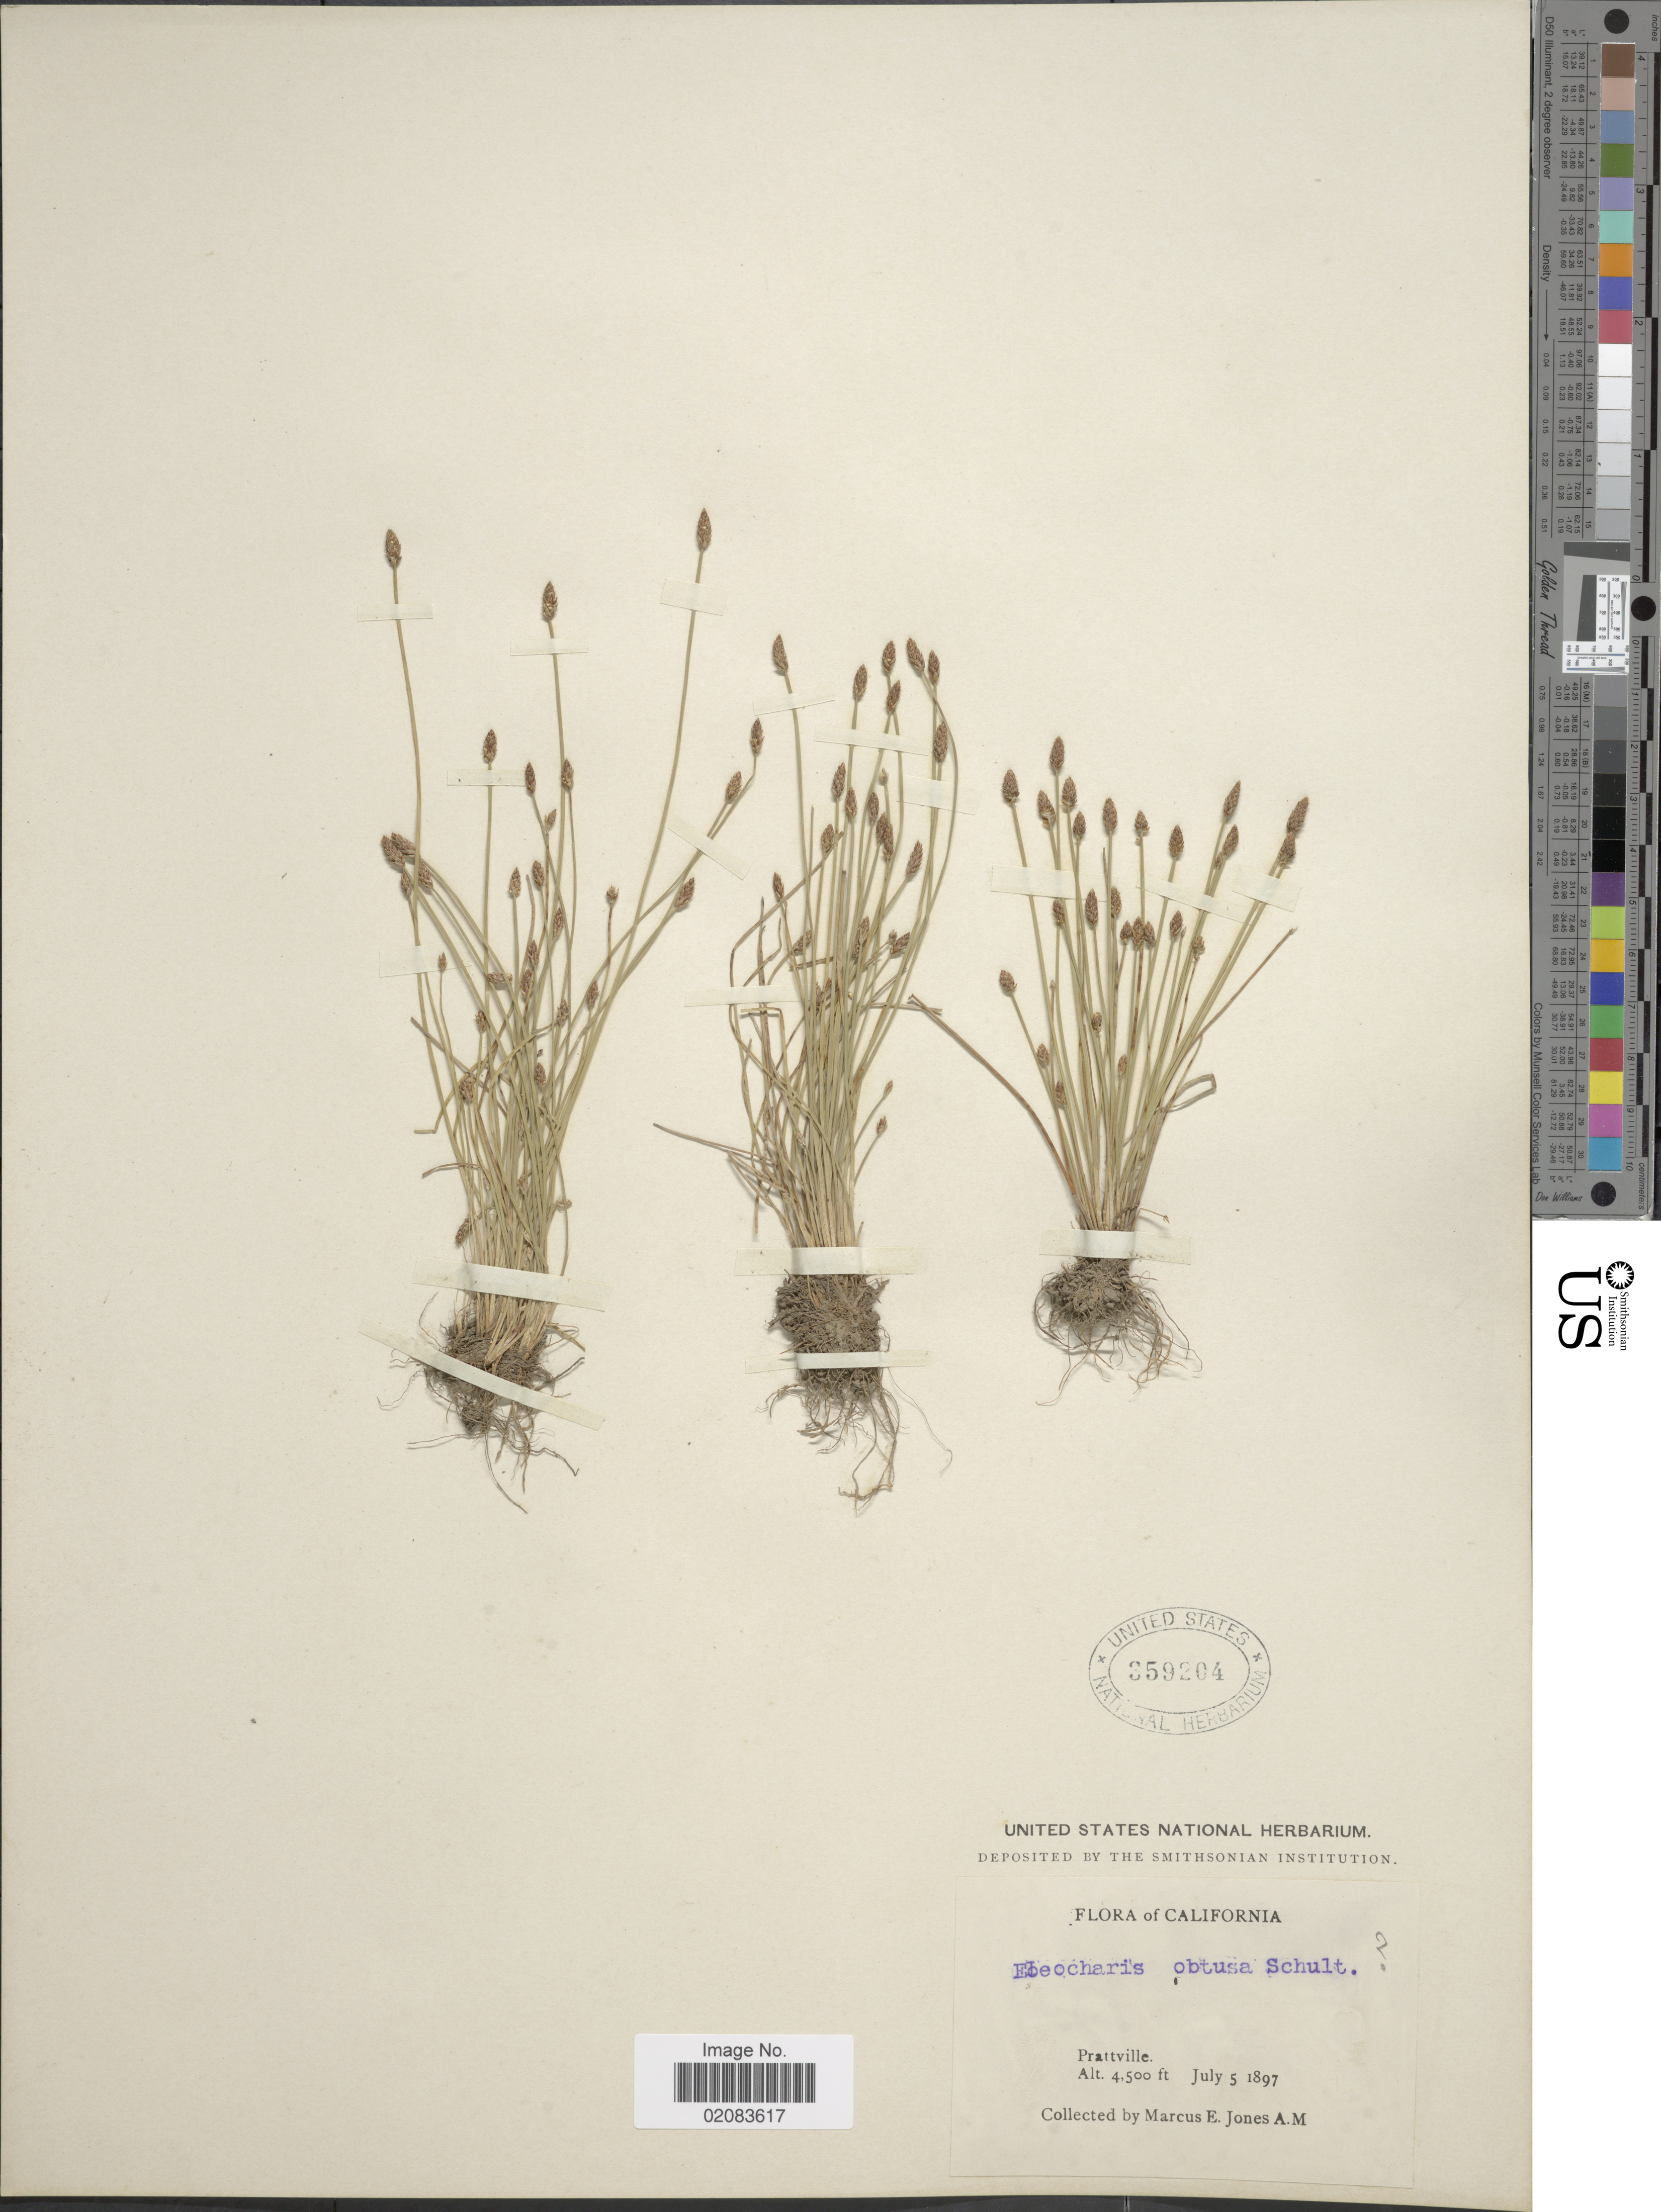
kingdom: Plantae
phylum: Tracheophyta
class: Liliopsida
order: Poales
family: Cyperaceae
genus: Eleocharis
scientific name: Eleocharis obtusa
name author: (Willd.) Schult.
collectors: M. E. Jones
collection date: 1897-07-05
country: United States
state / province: California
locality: Prattville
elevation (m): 1372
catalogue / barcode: US 359204